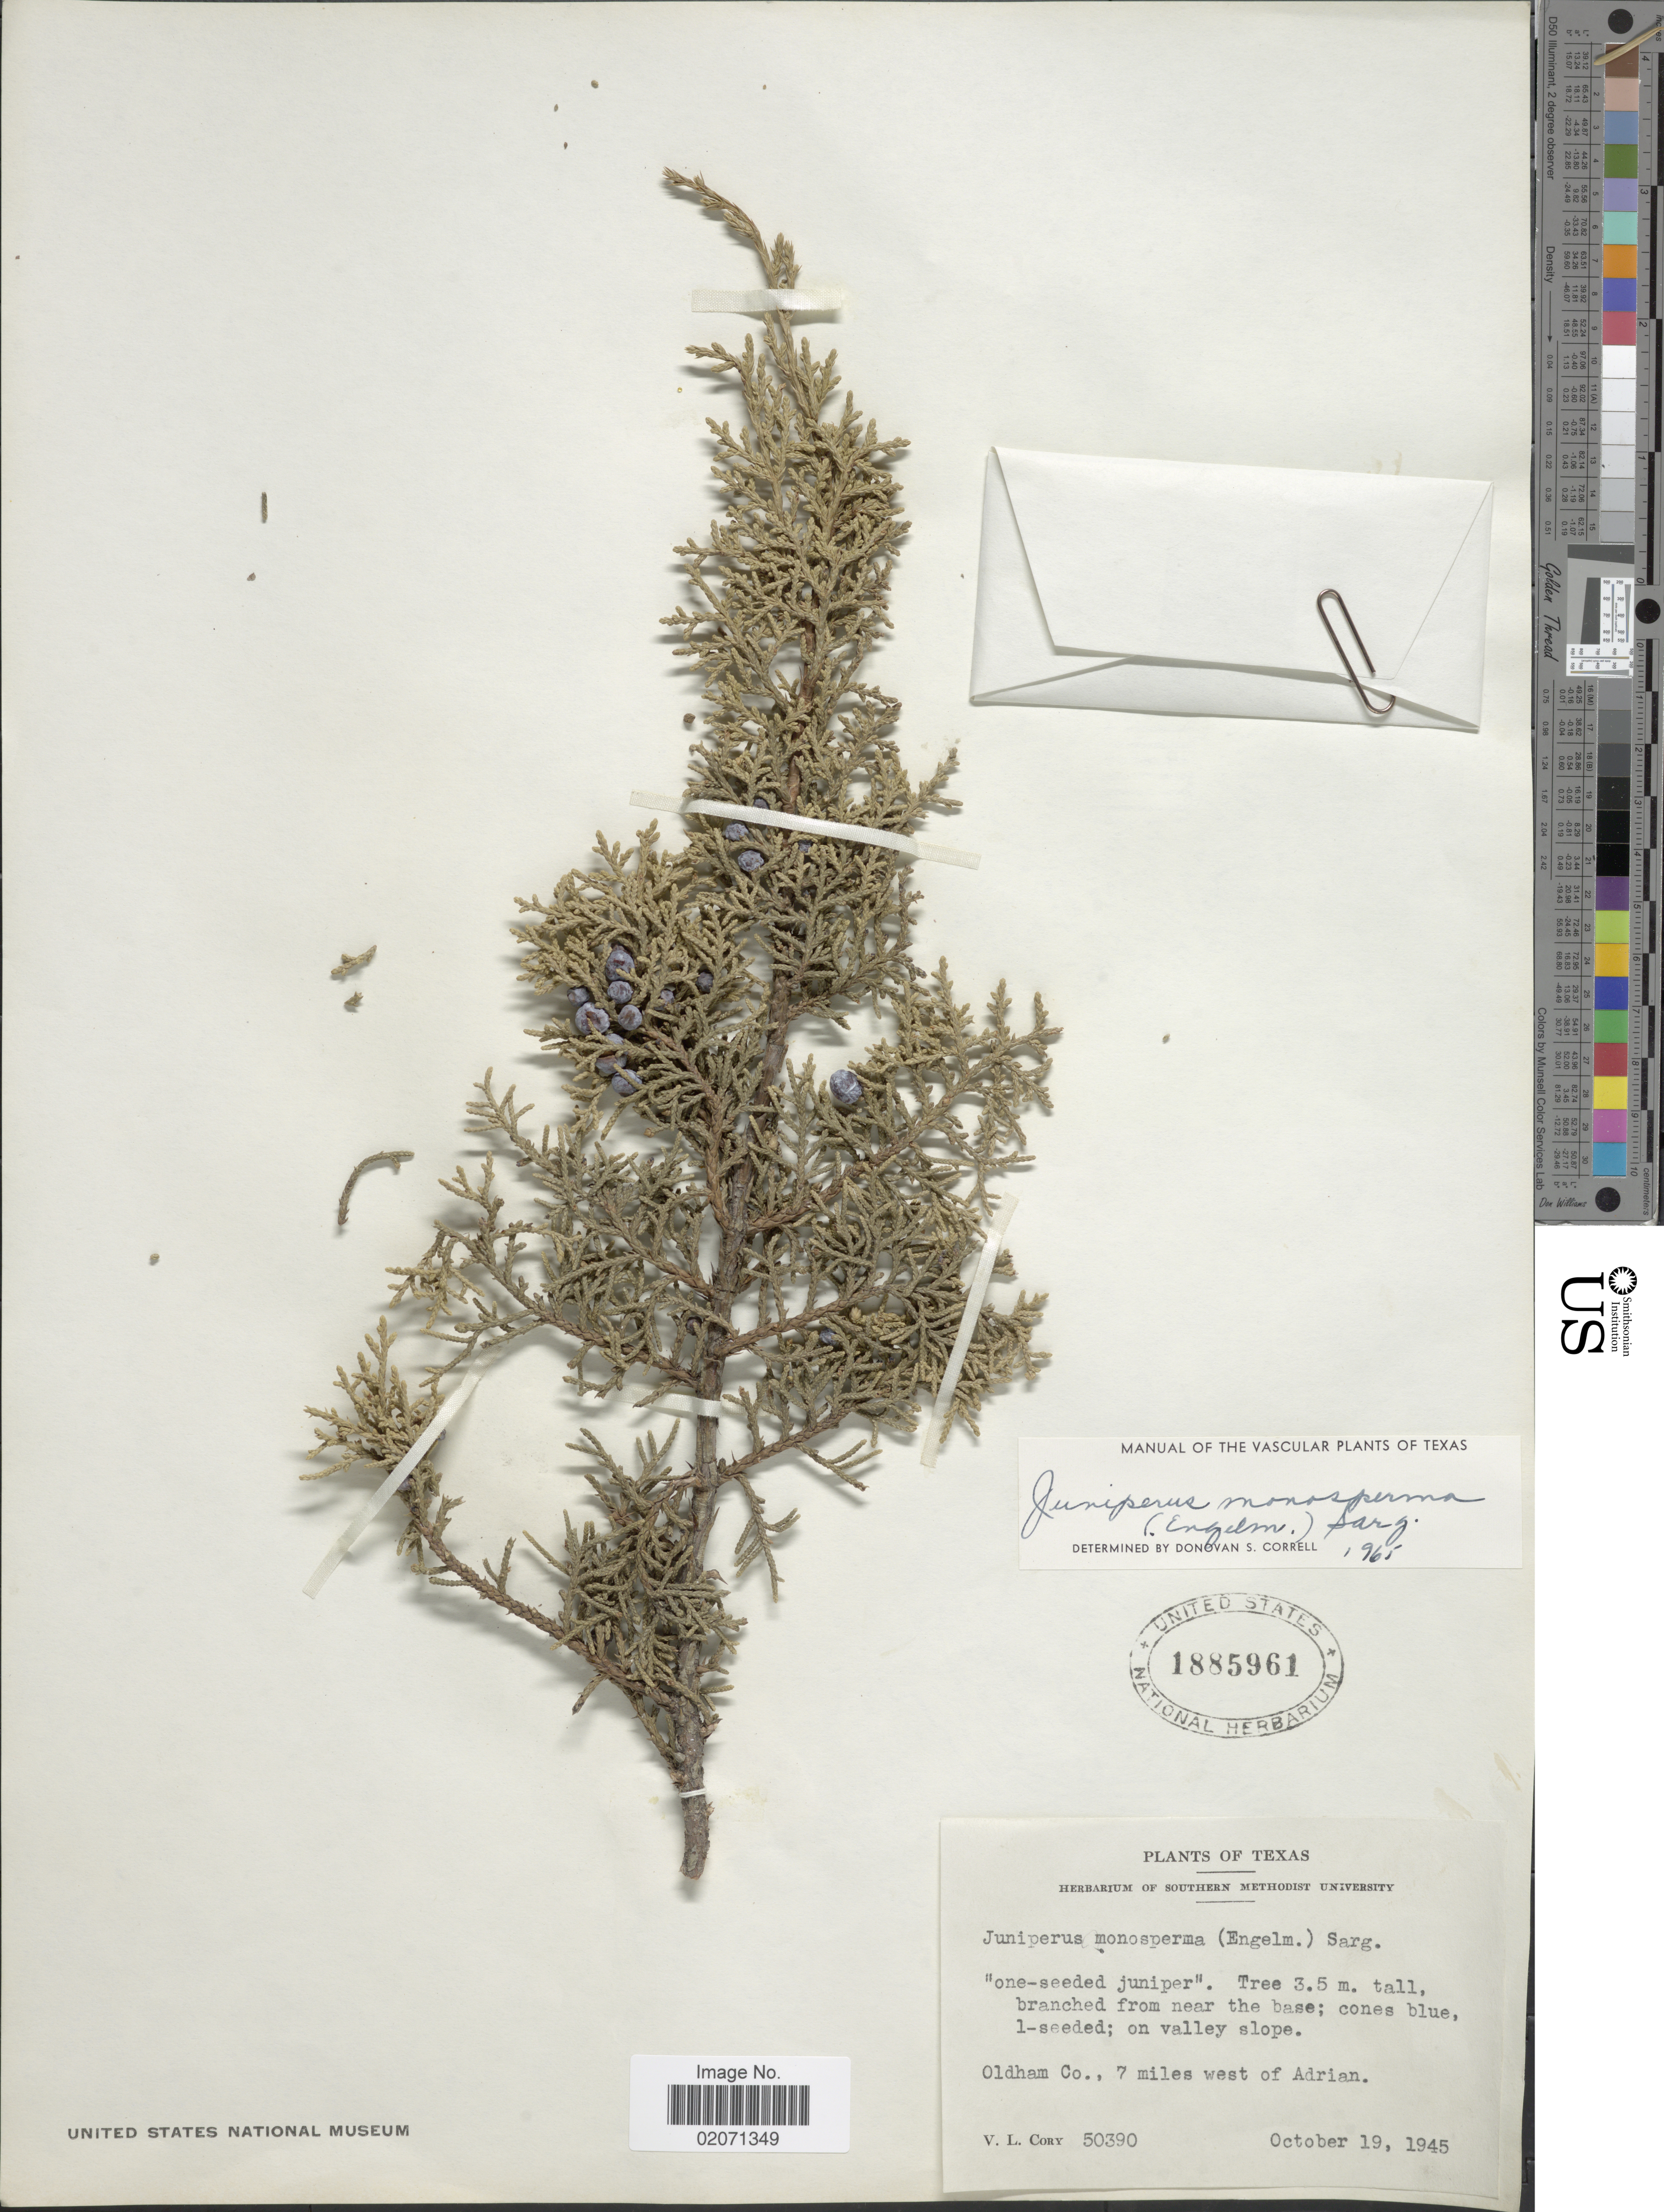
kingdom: Plantae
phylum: Tracheophyta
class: Pinopsida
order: Pinales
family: Cupressaceae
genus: Juniperus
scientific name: Juniperus monosperma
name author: (Engelm.) Sarg.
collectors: V. Cory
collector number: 50390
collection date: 1945-10-19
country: United States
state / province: Texas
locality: Oldham Co., 7 miles west of Adrian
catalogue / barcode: US 1885961